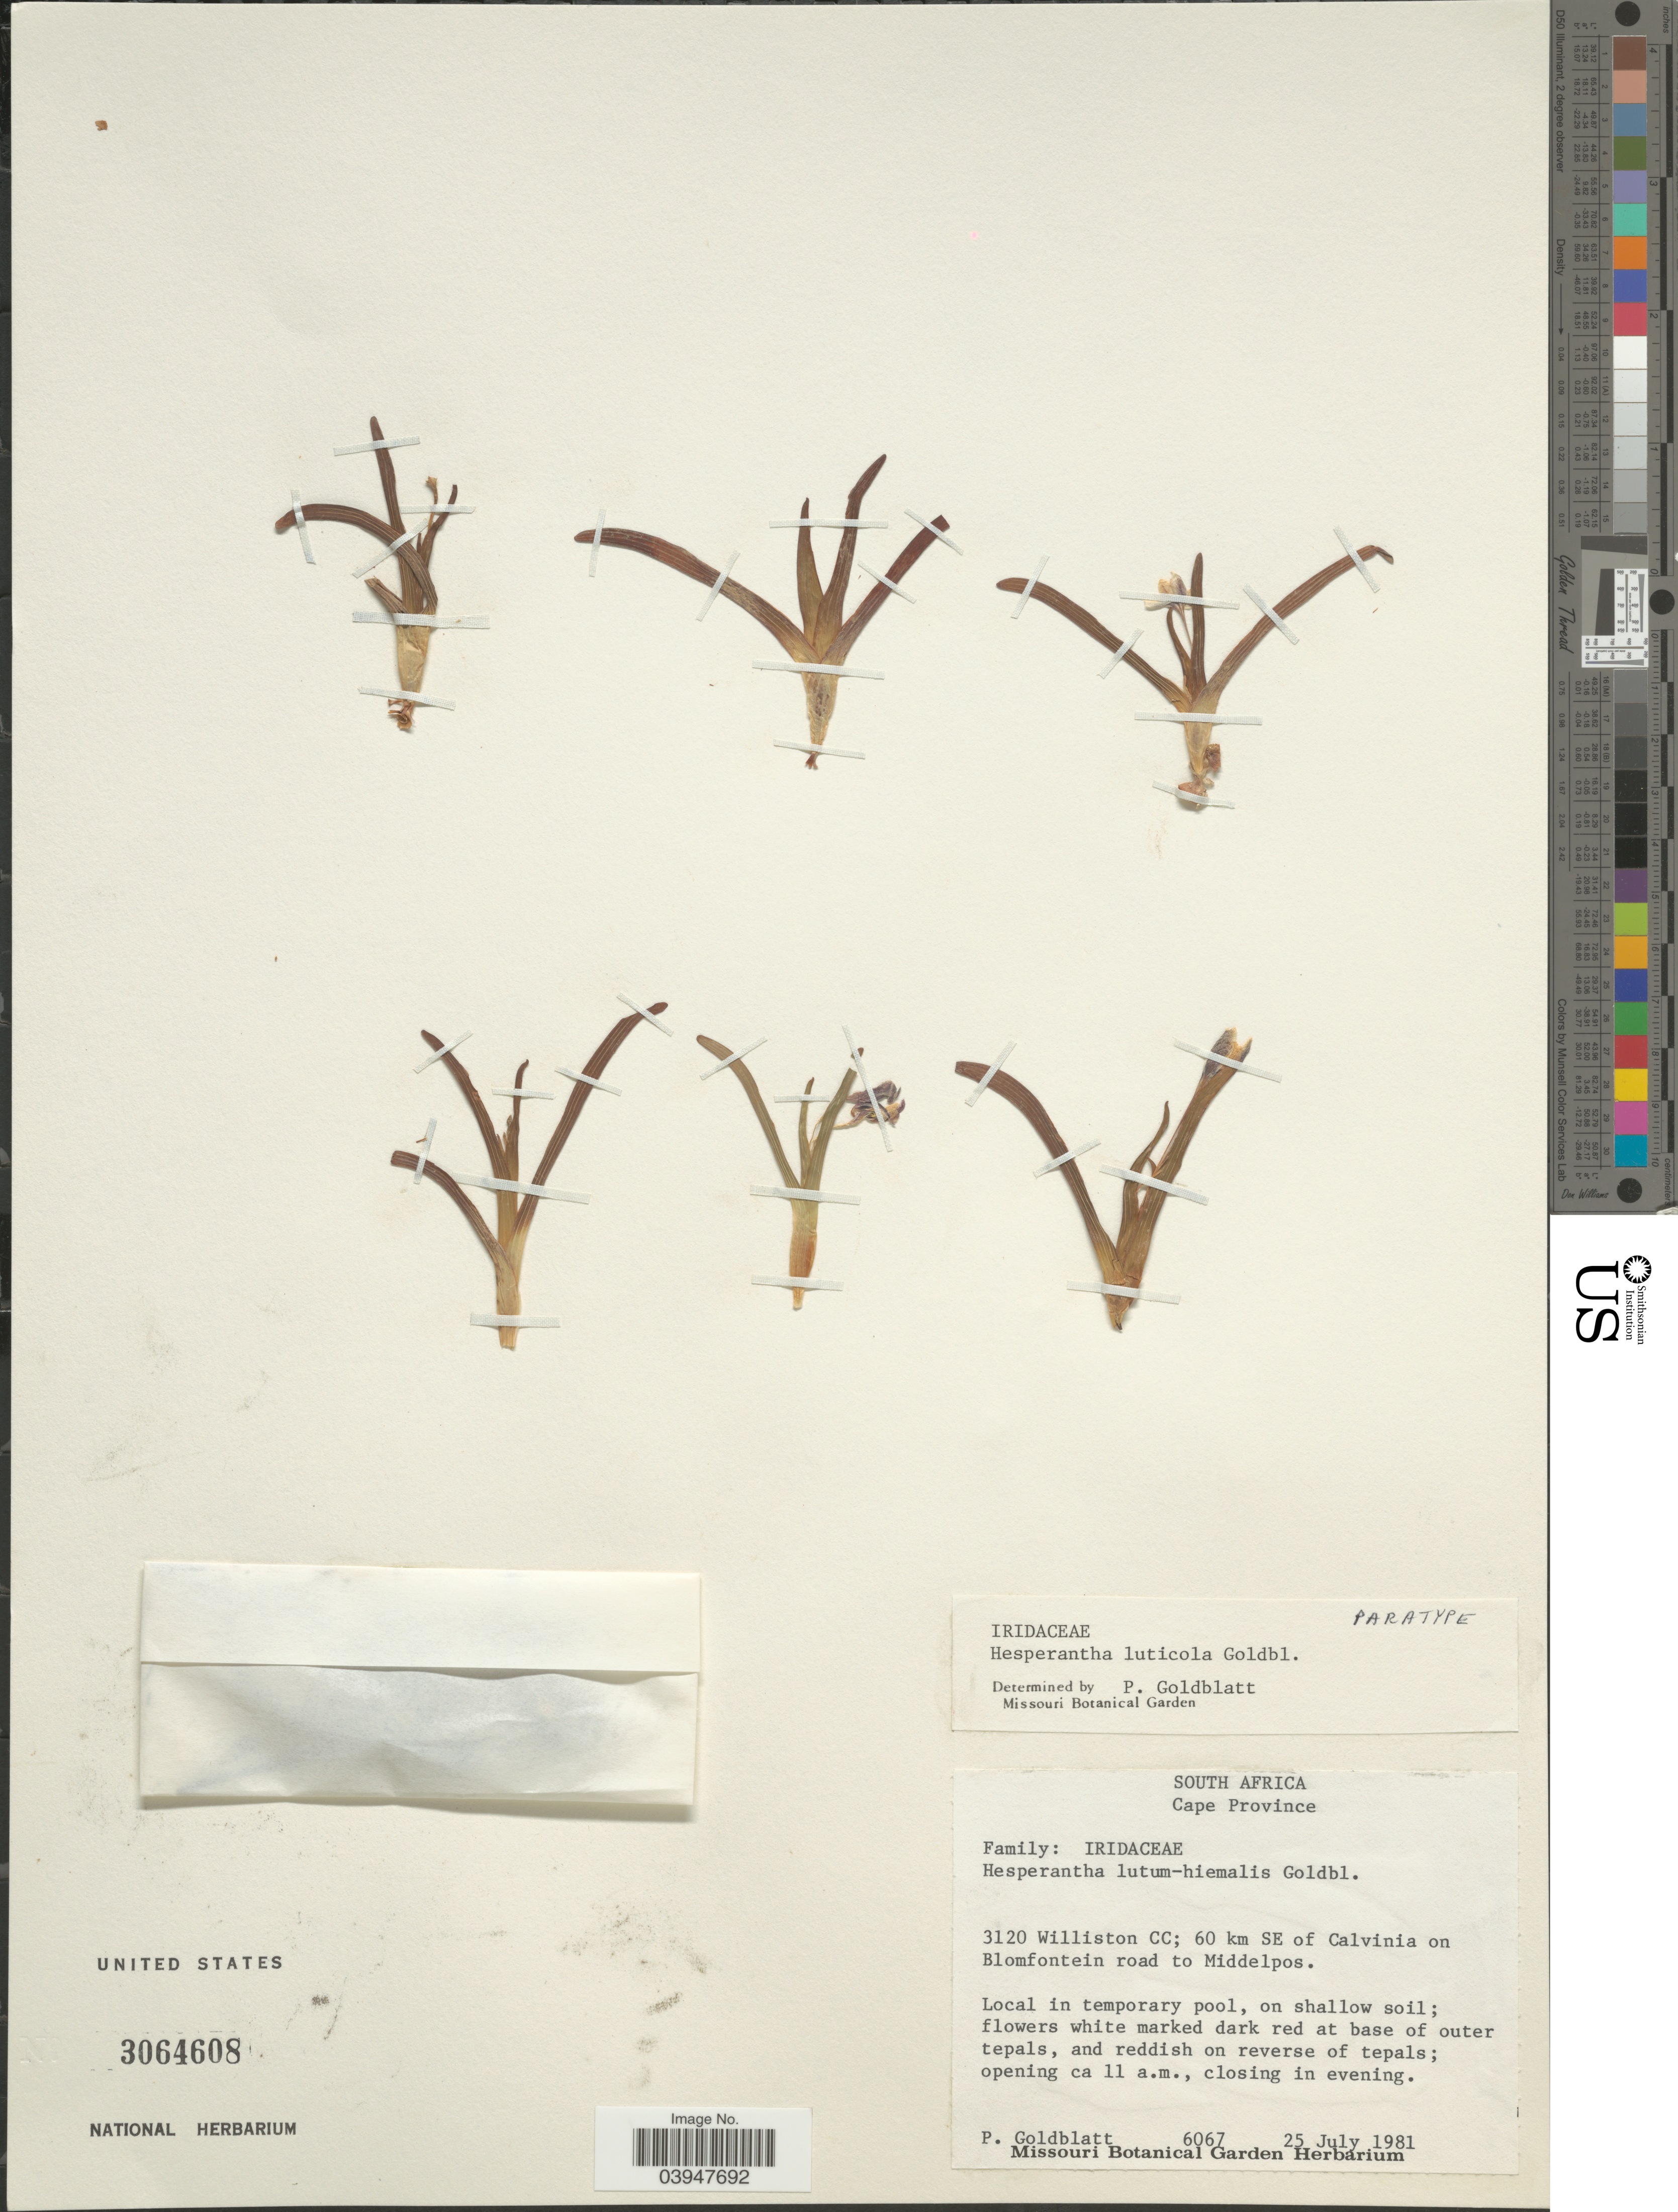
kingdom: Plantae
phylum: Tracheophyta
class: Liliopsida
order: Asparagales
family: Iridaceae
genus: Hesperantha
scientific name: Hesperantha luticola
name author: Goldblatt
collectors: P. Goldblatt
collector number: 6067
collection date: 1981-07-25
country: South Africa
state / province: Northern Cape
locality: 3120 Williston CC; 60 km SE of Calvinia on Blomfontein road to Middelpos.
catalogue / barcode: US 3064608